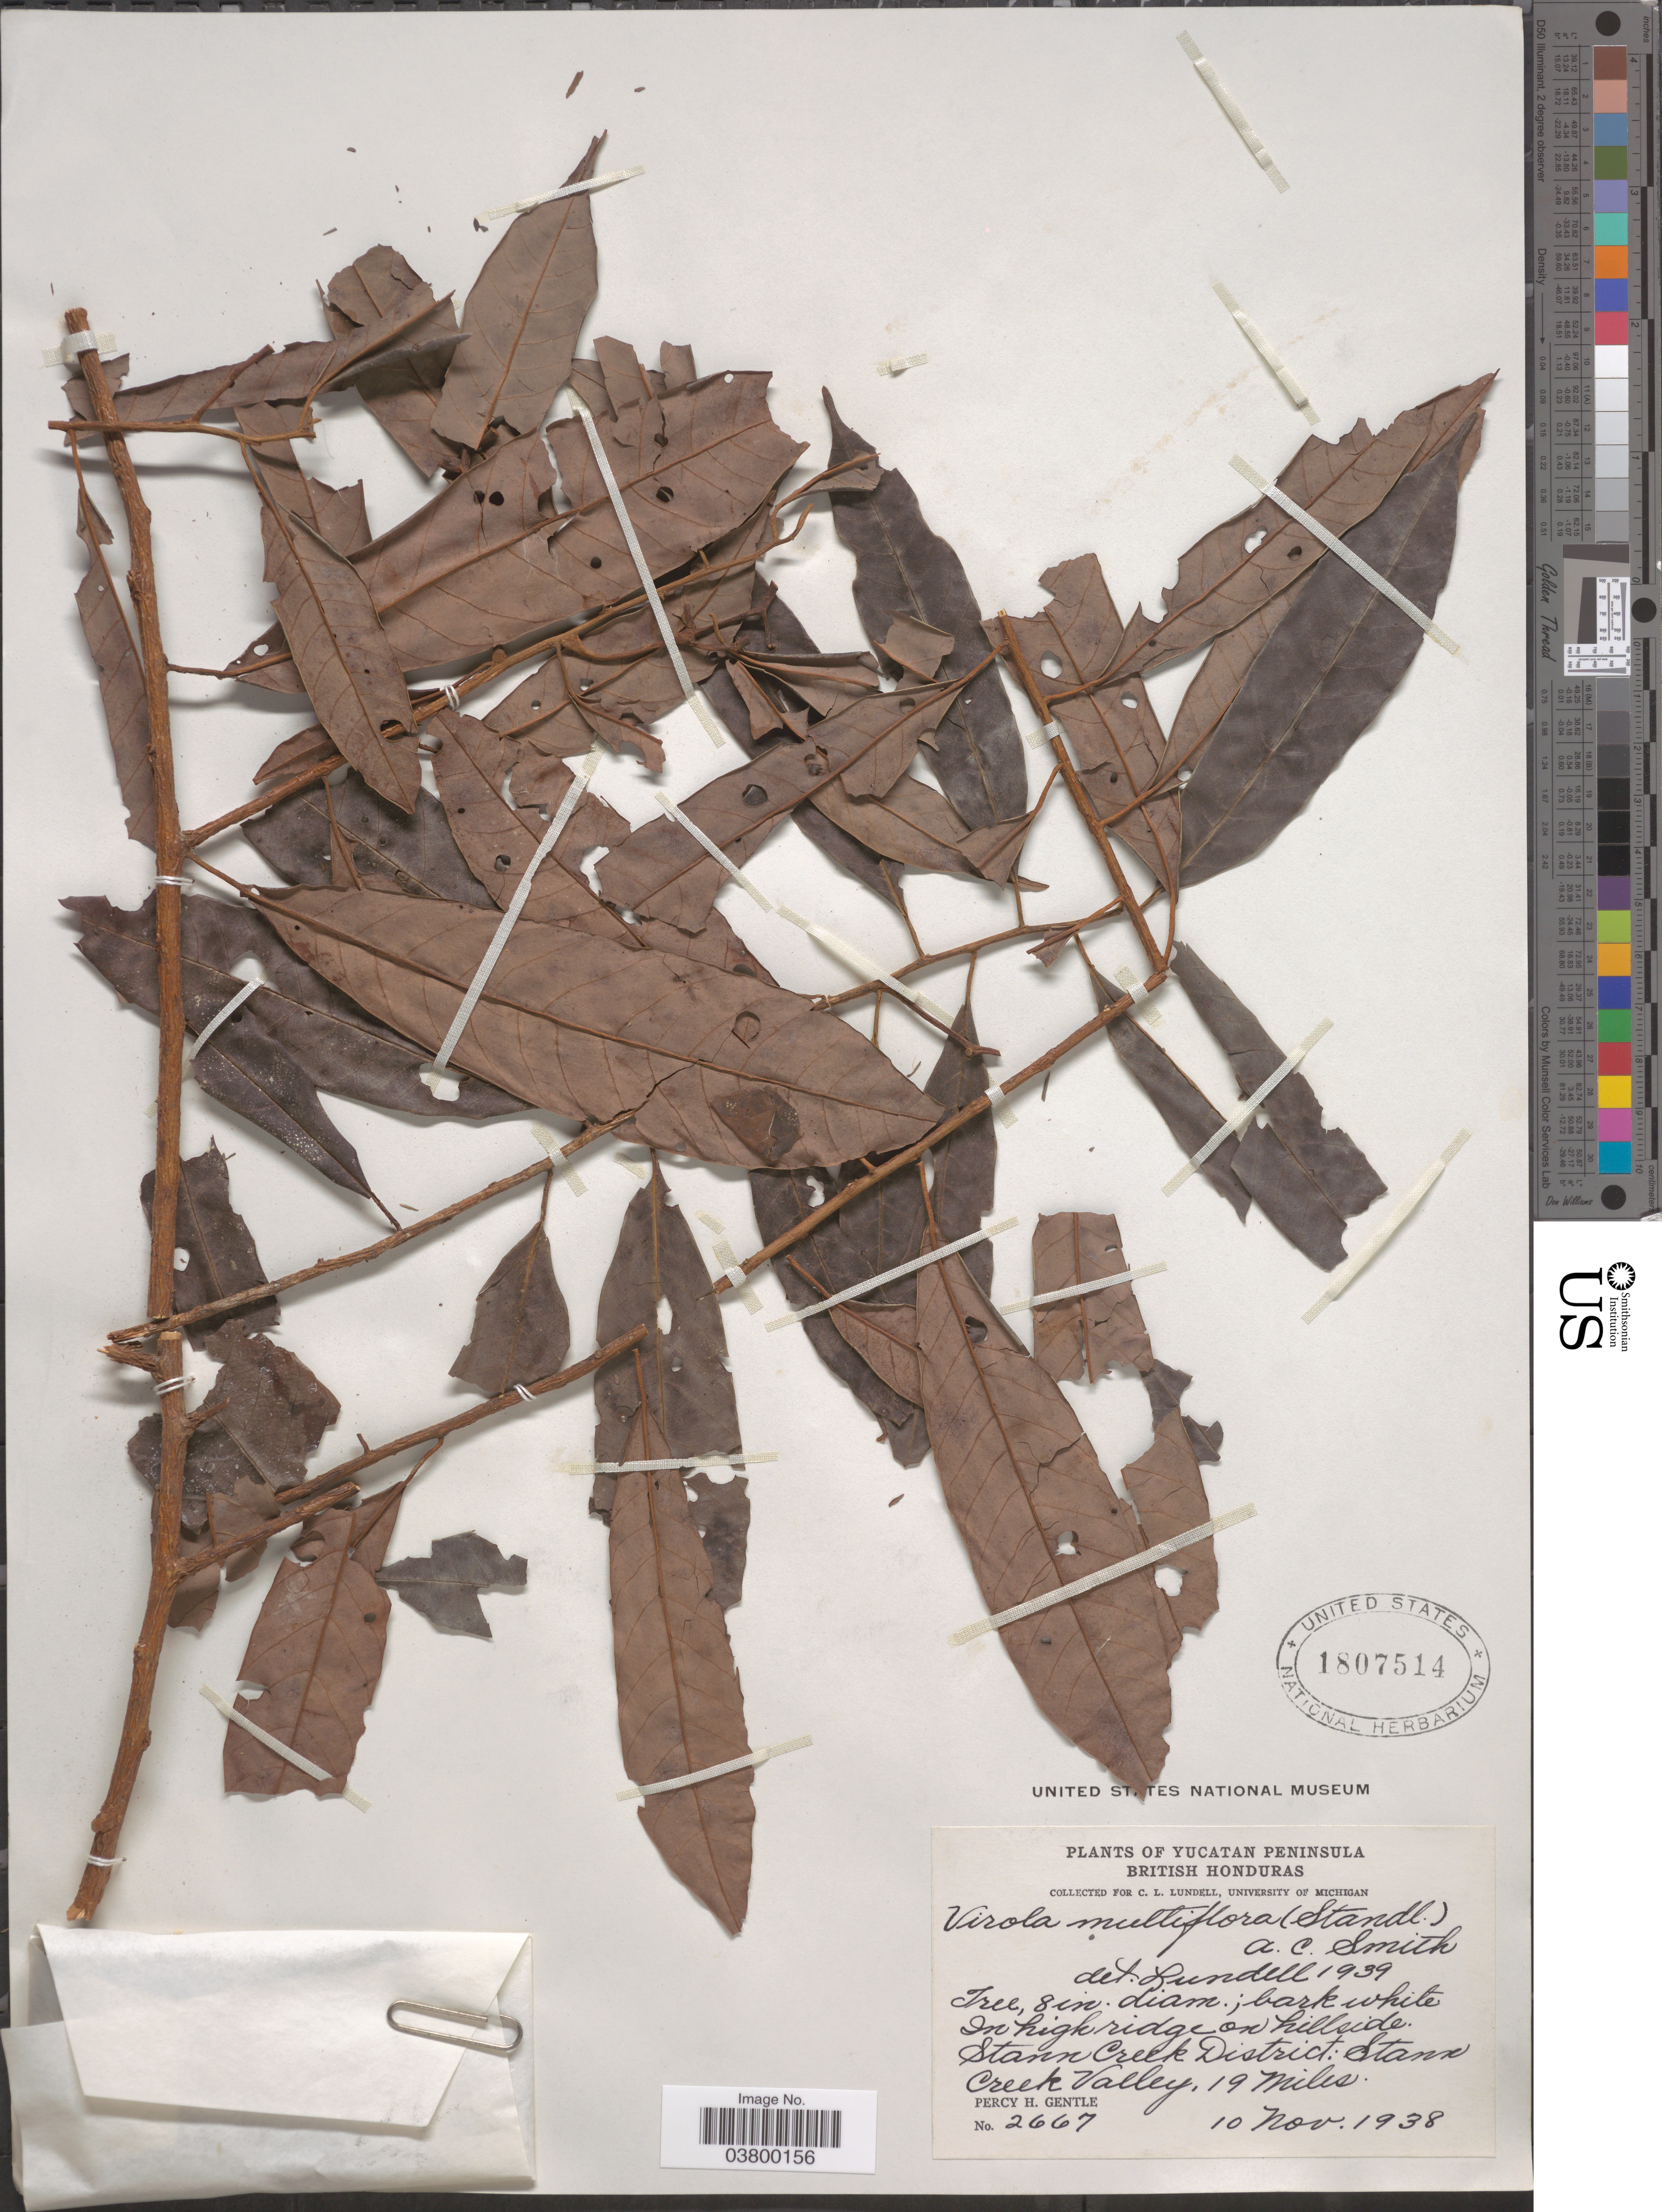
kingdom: Plantae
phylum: Tracheophyta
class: Magnoliopsida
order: Magnoliales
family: Myristicaceae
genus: Virola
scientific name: Virola multiflora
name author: (Standl.) A.C. Sm.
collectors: P. H. Gentle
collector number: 2667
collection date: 1938-11-10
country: Belize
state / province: Stann Creek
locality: Yucatan Peninsula. British Honduras. Stann Creek District: Stann Creek Valley, 19 miles.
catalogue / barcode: US 1807514